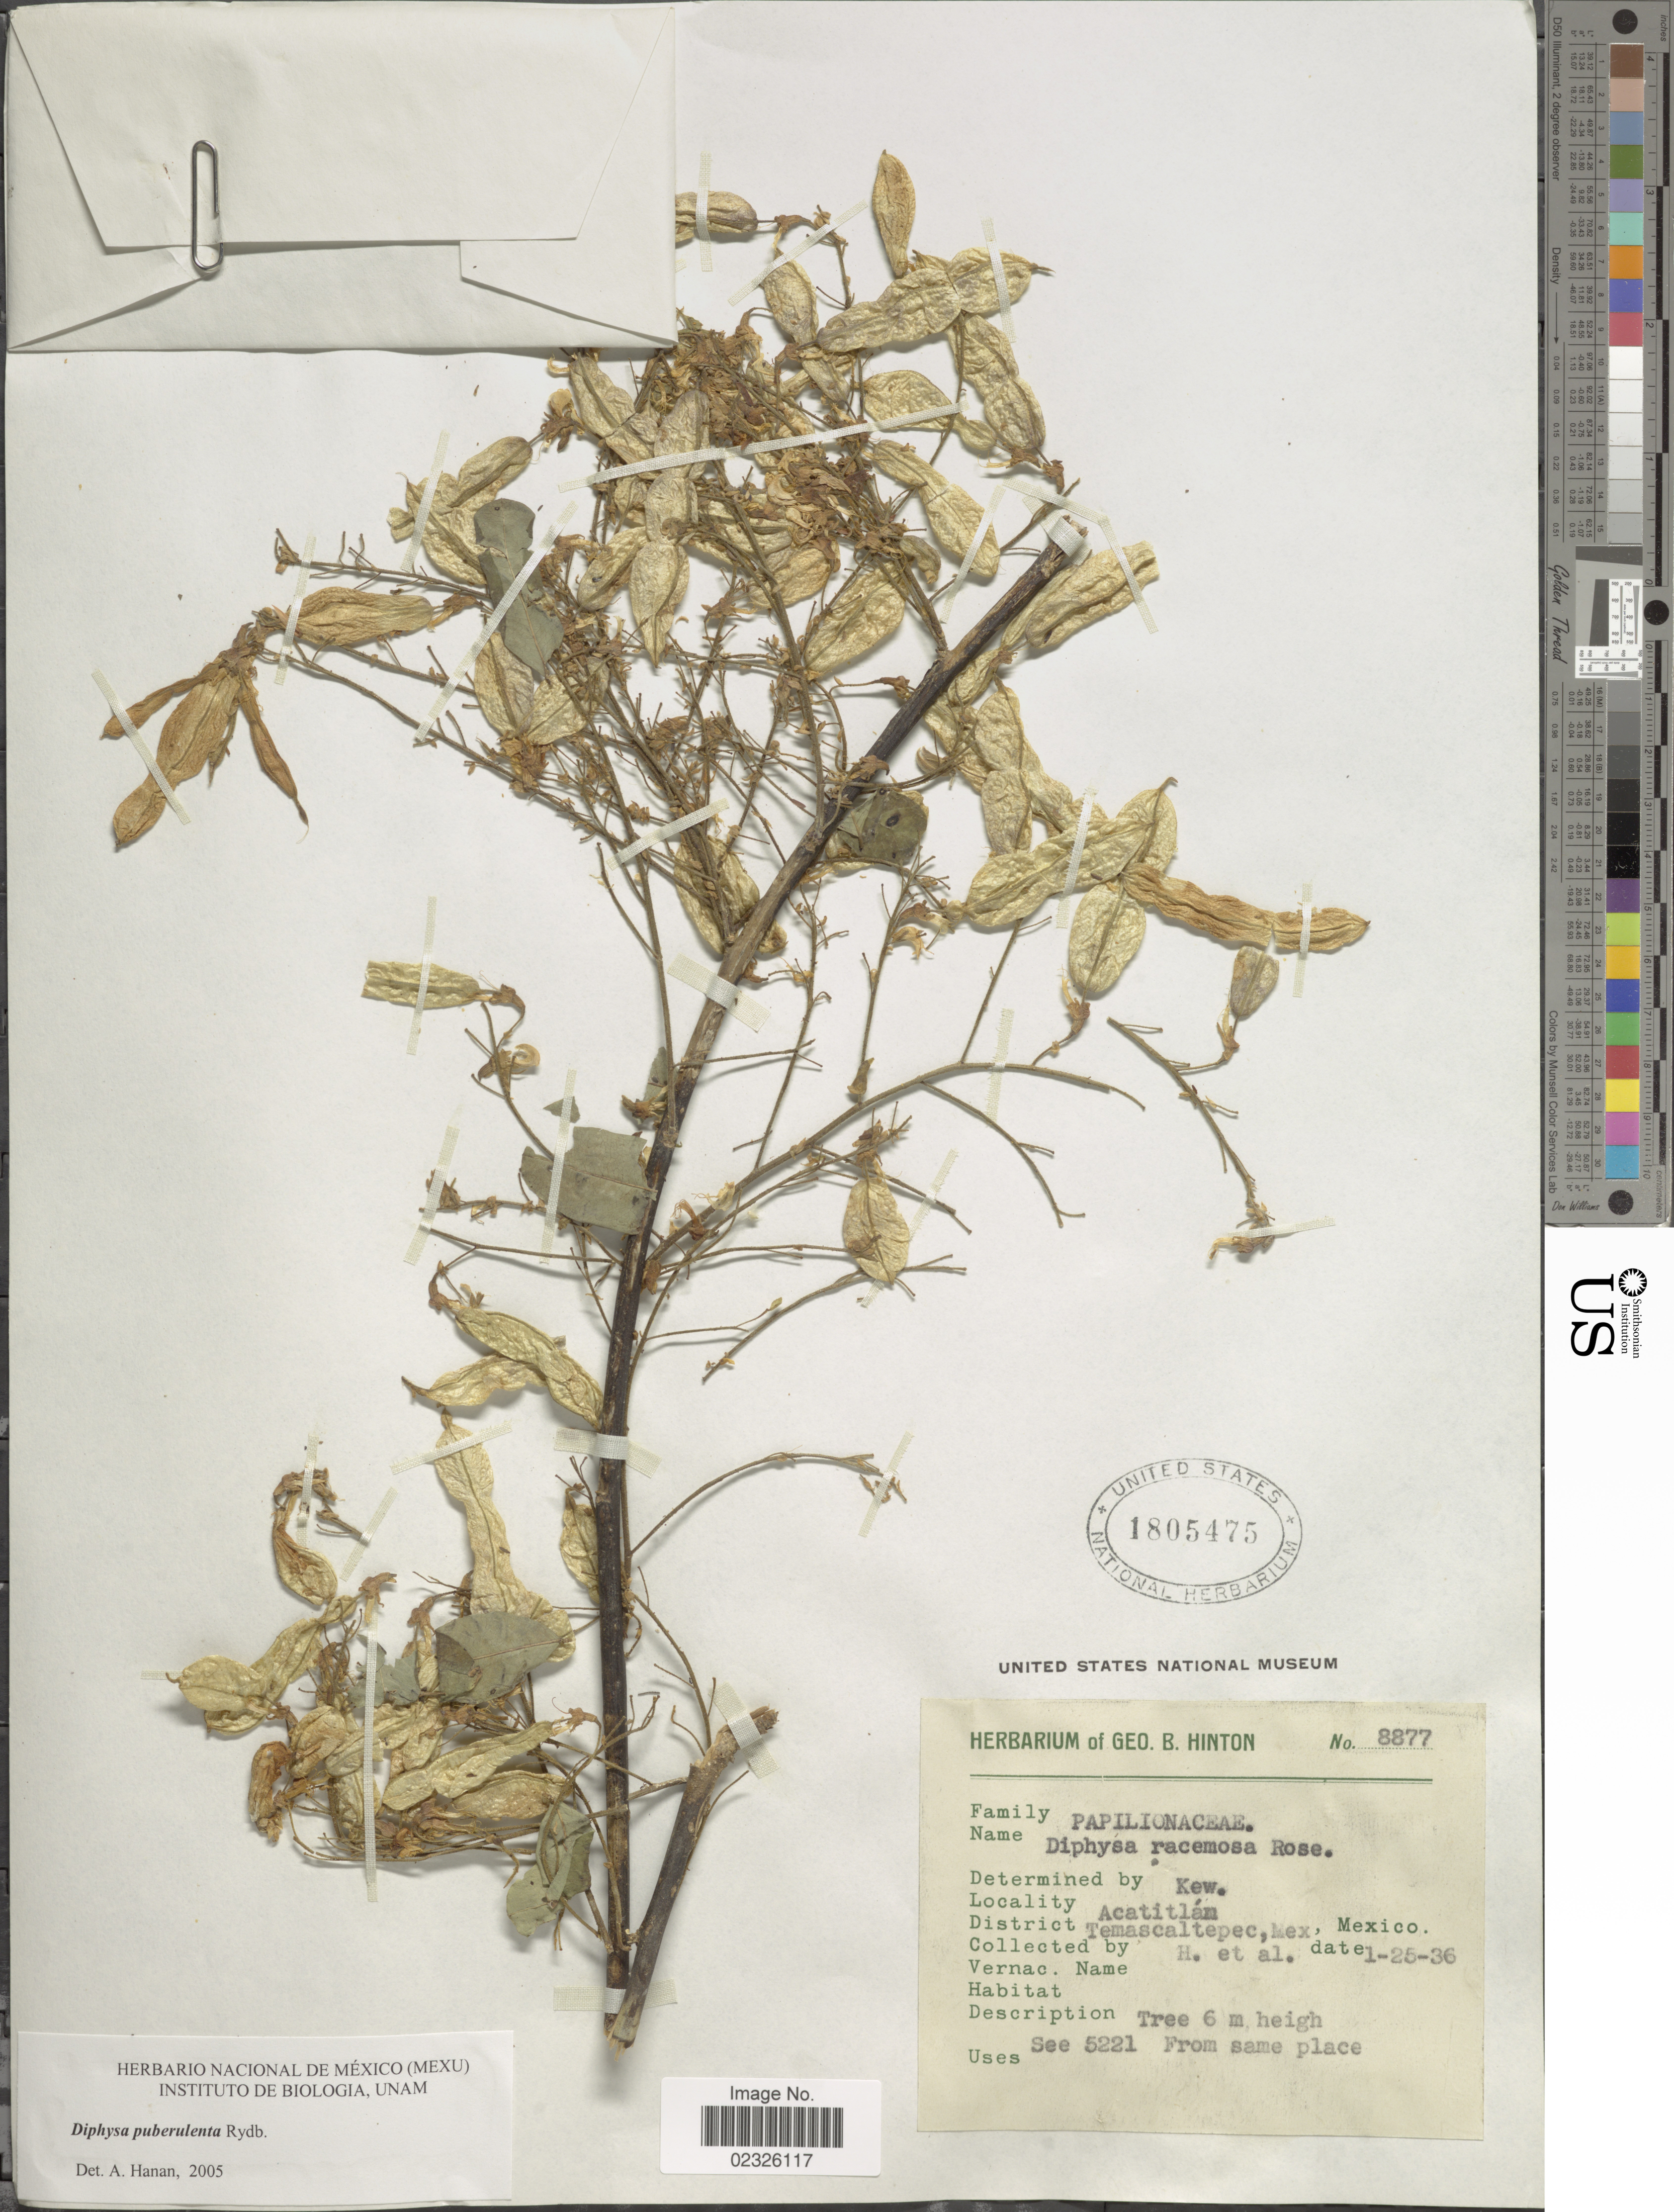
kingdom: Plantae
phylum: Tracheophyta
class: Magnoliopsida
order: Fabales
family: Fabaceae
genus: Diphysa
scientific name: Diphysa puberulenta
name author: Rydb.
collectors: G. B. Hinton & et al.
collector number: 8877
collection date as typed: Transcribed d/m/y: 25/1/36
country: Mexico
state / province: México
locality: Acatitlan, District Temascaltepec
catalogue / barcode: US 1805475